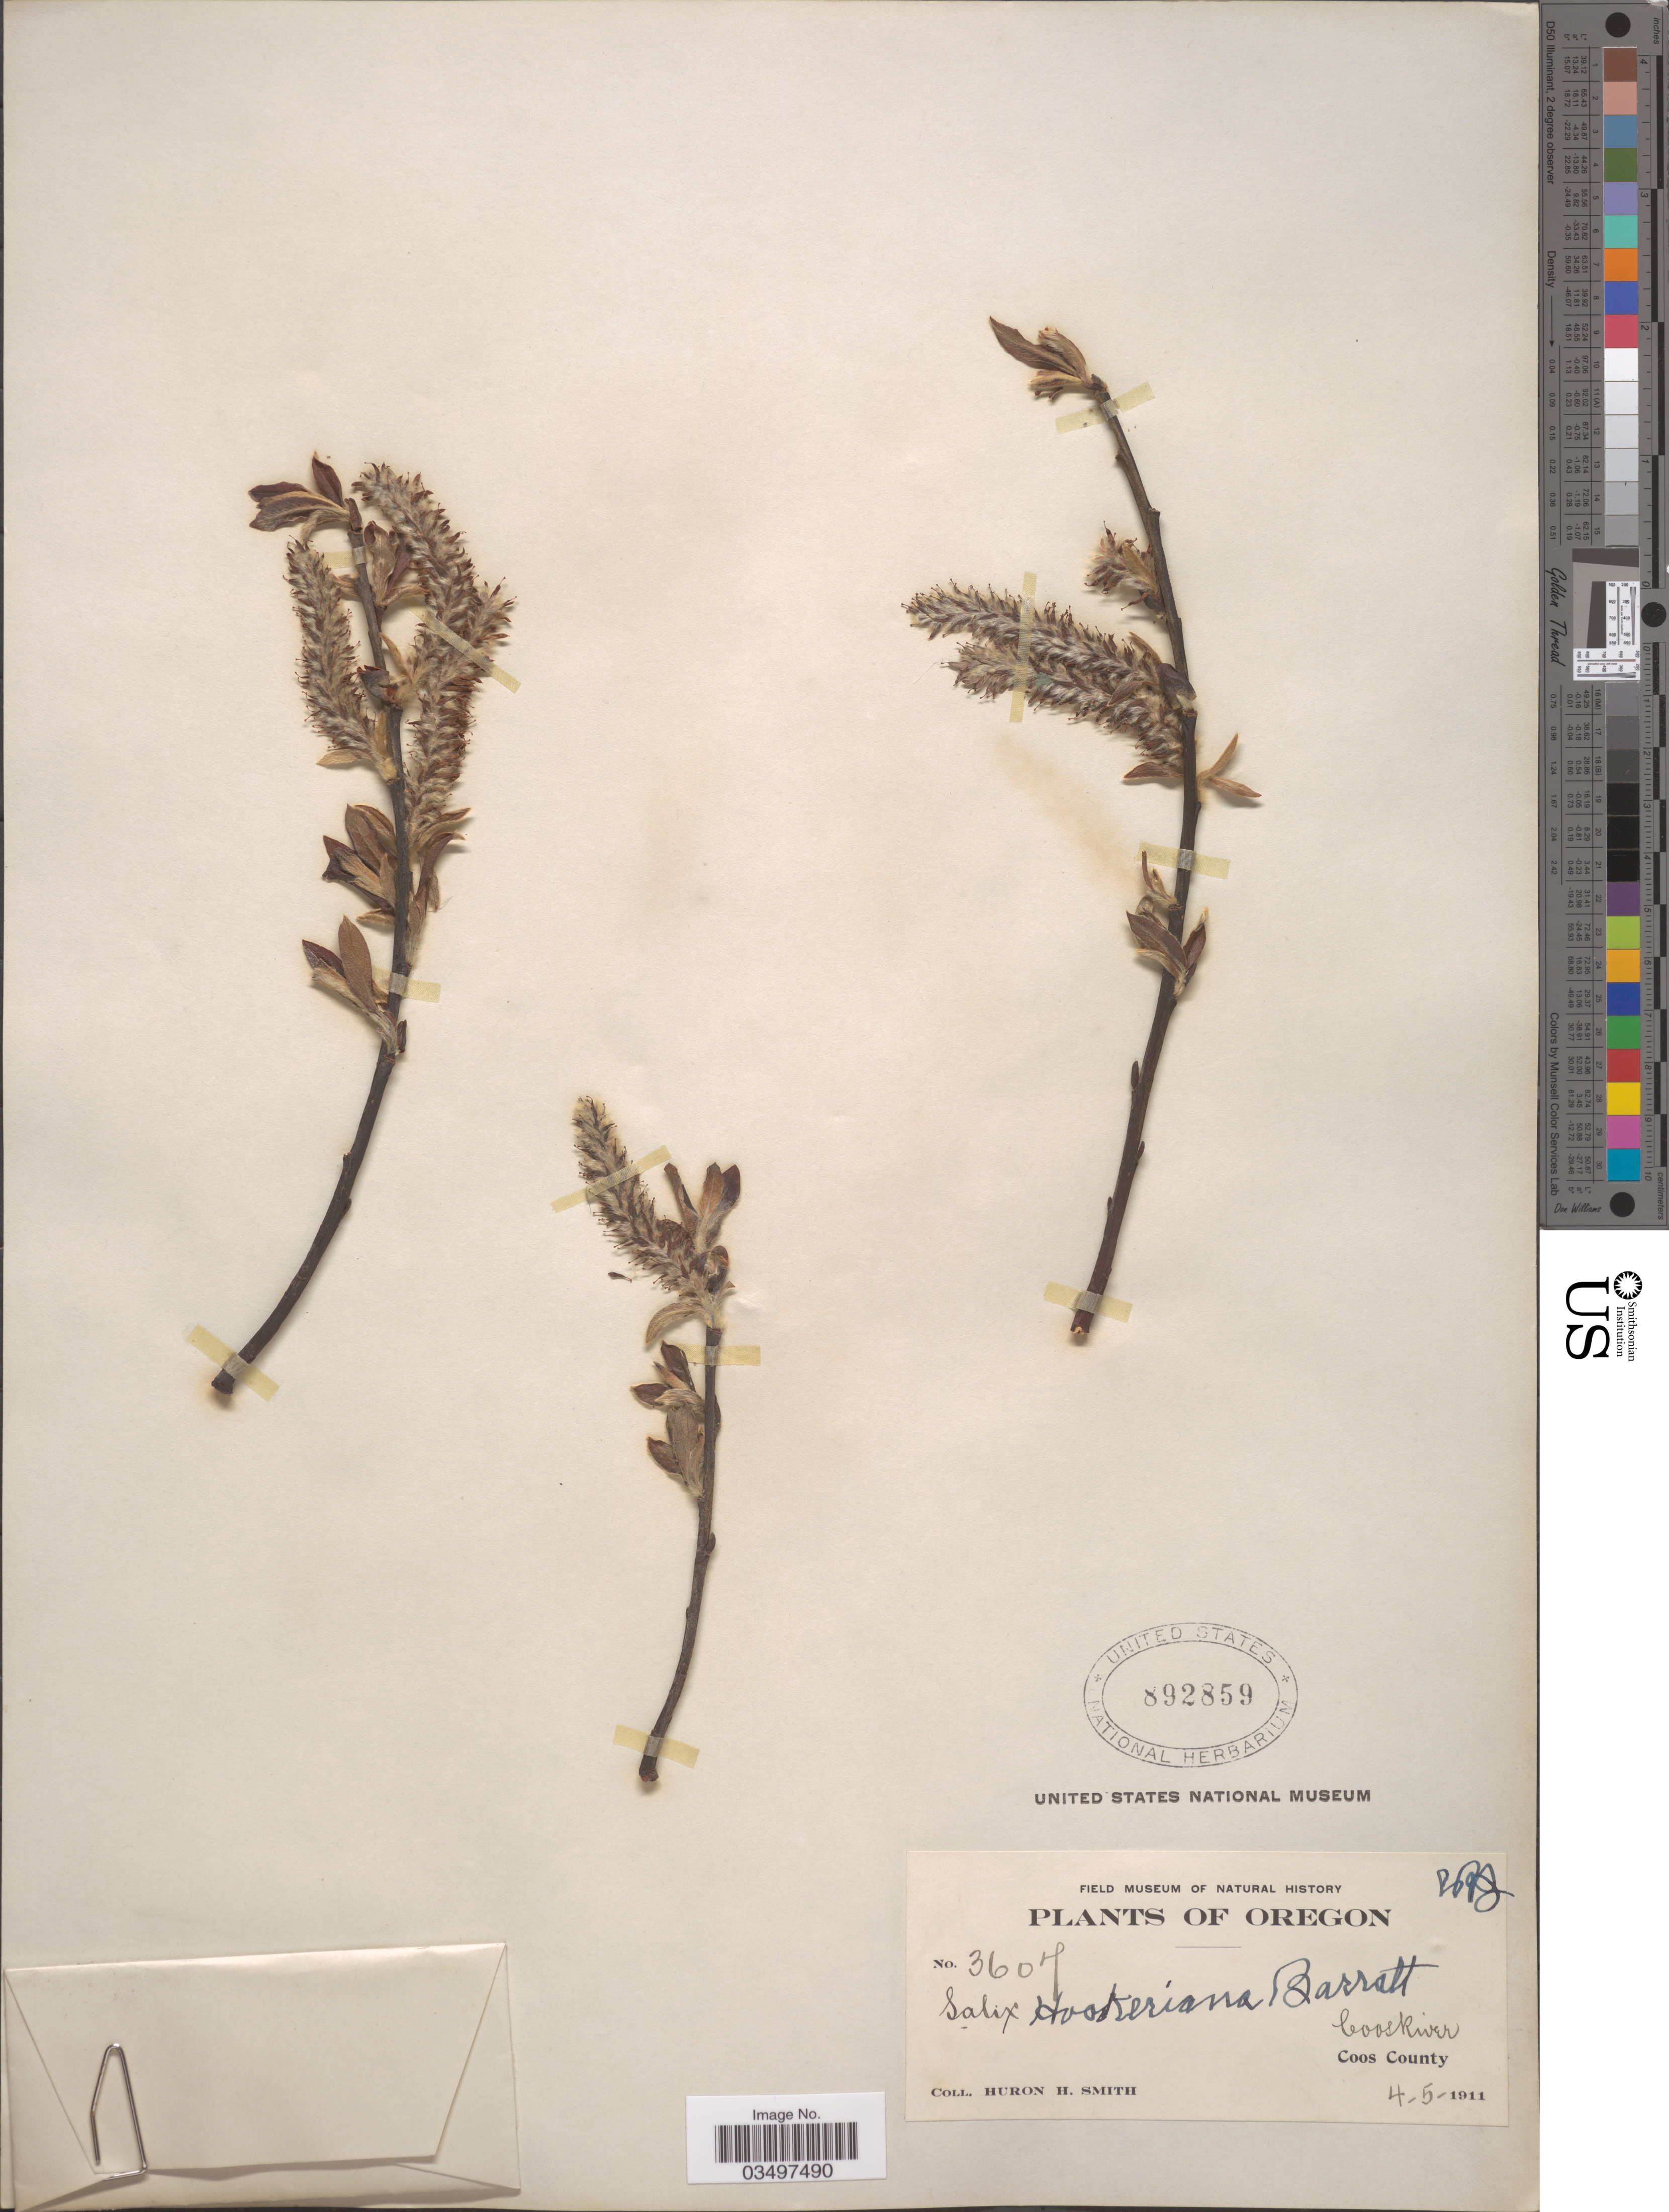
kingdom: Plantae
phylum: Tracheophyta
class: Magnoliopsida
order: Malpighiales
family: Salicaceae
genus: Salix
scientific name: Salix hookeriana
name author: Barratt ex Hook.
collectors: Huron H. Smith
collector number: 3607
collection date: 1911-04-05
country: United States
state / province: Oregon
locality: Coos River. Coos County.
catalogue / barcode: US 892859